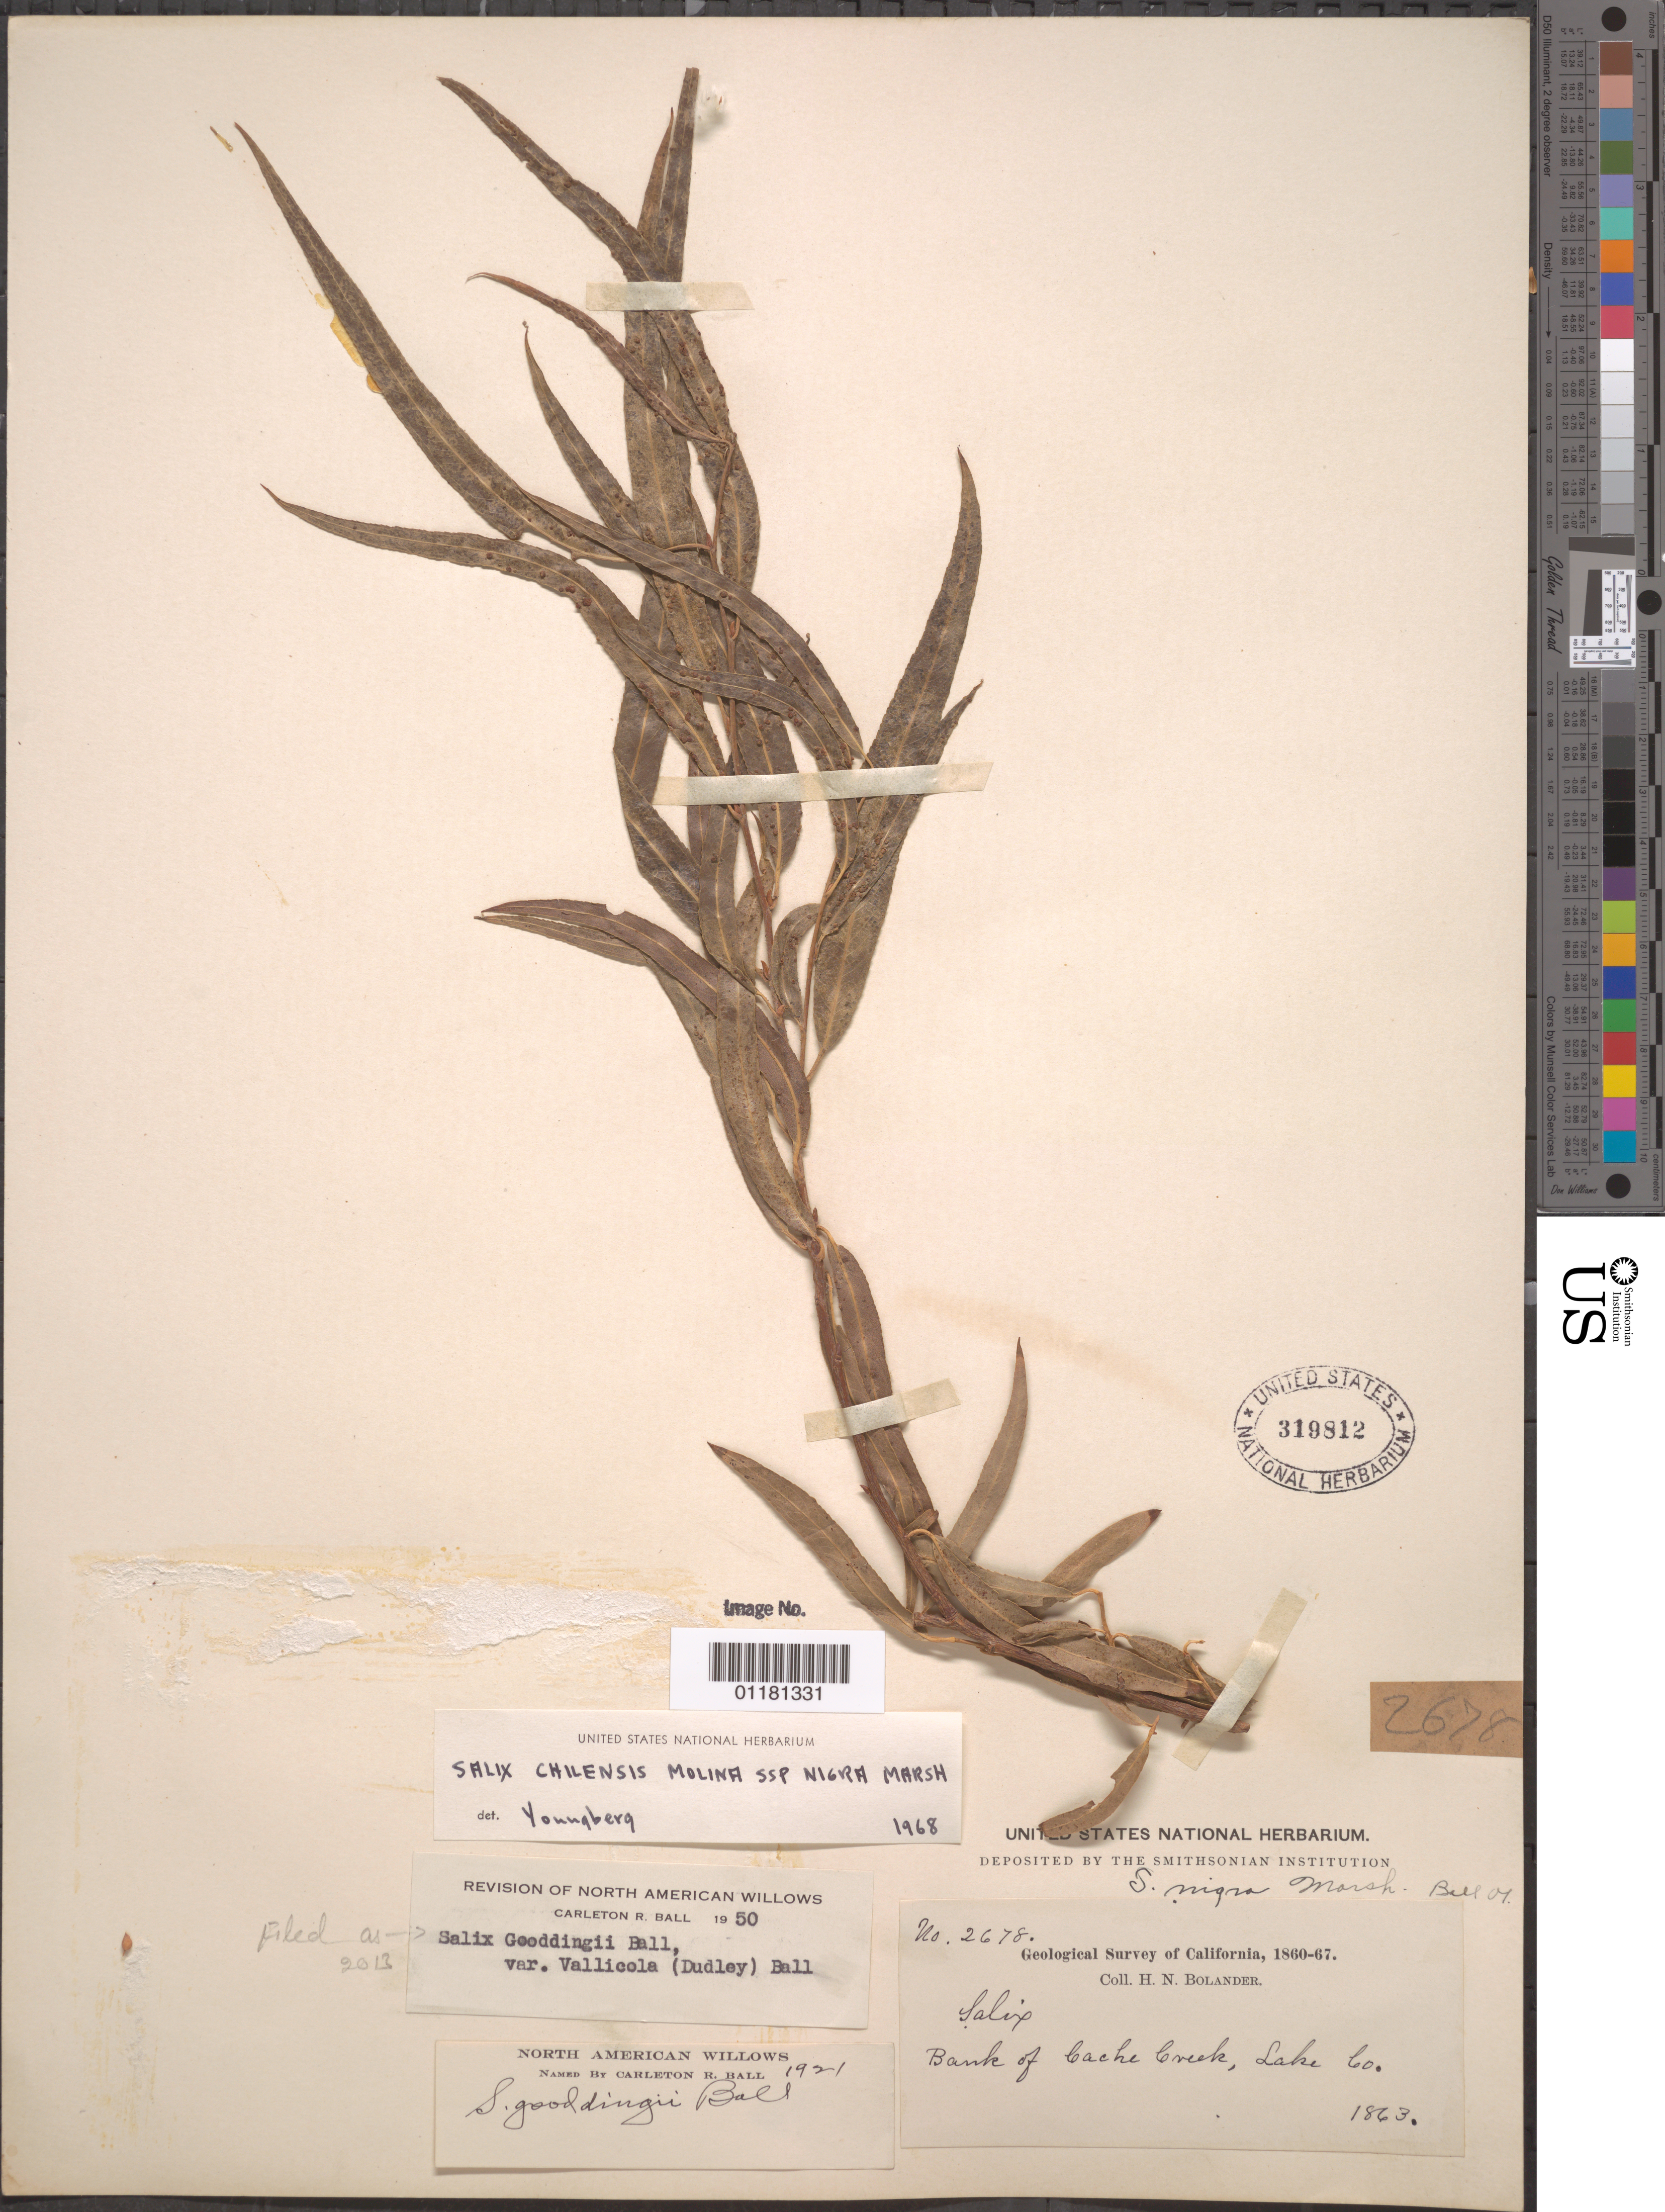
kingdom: Plantae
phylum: Tracheophyta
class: Magnoliopsida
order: Malpighiales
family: Salicaceae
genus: Salix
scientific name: Salix gooddingii var. vallicola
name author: (Dudley) C.R. Ball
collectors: H. Bolander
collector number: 2678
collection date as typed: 1863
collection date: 1863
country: United States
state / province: California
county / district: Lake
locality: Bank of Cache Creek.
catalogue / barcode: US 319812